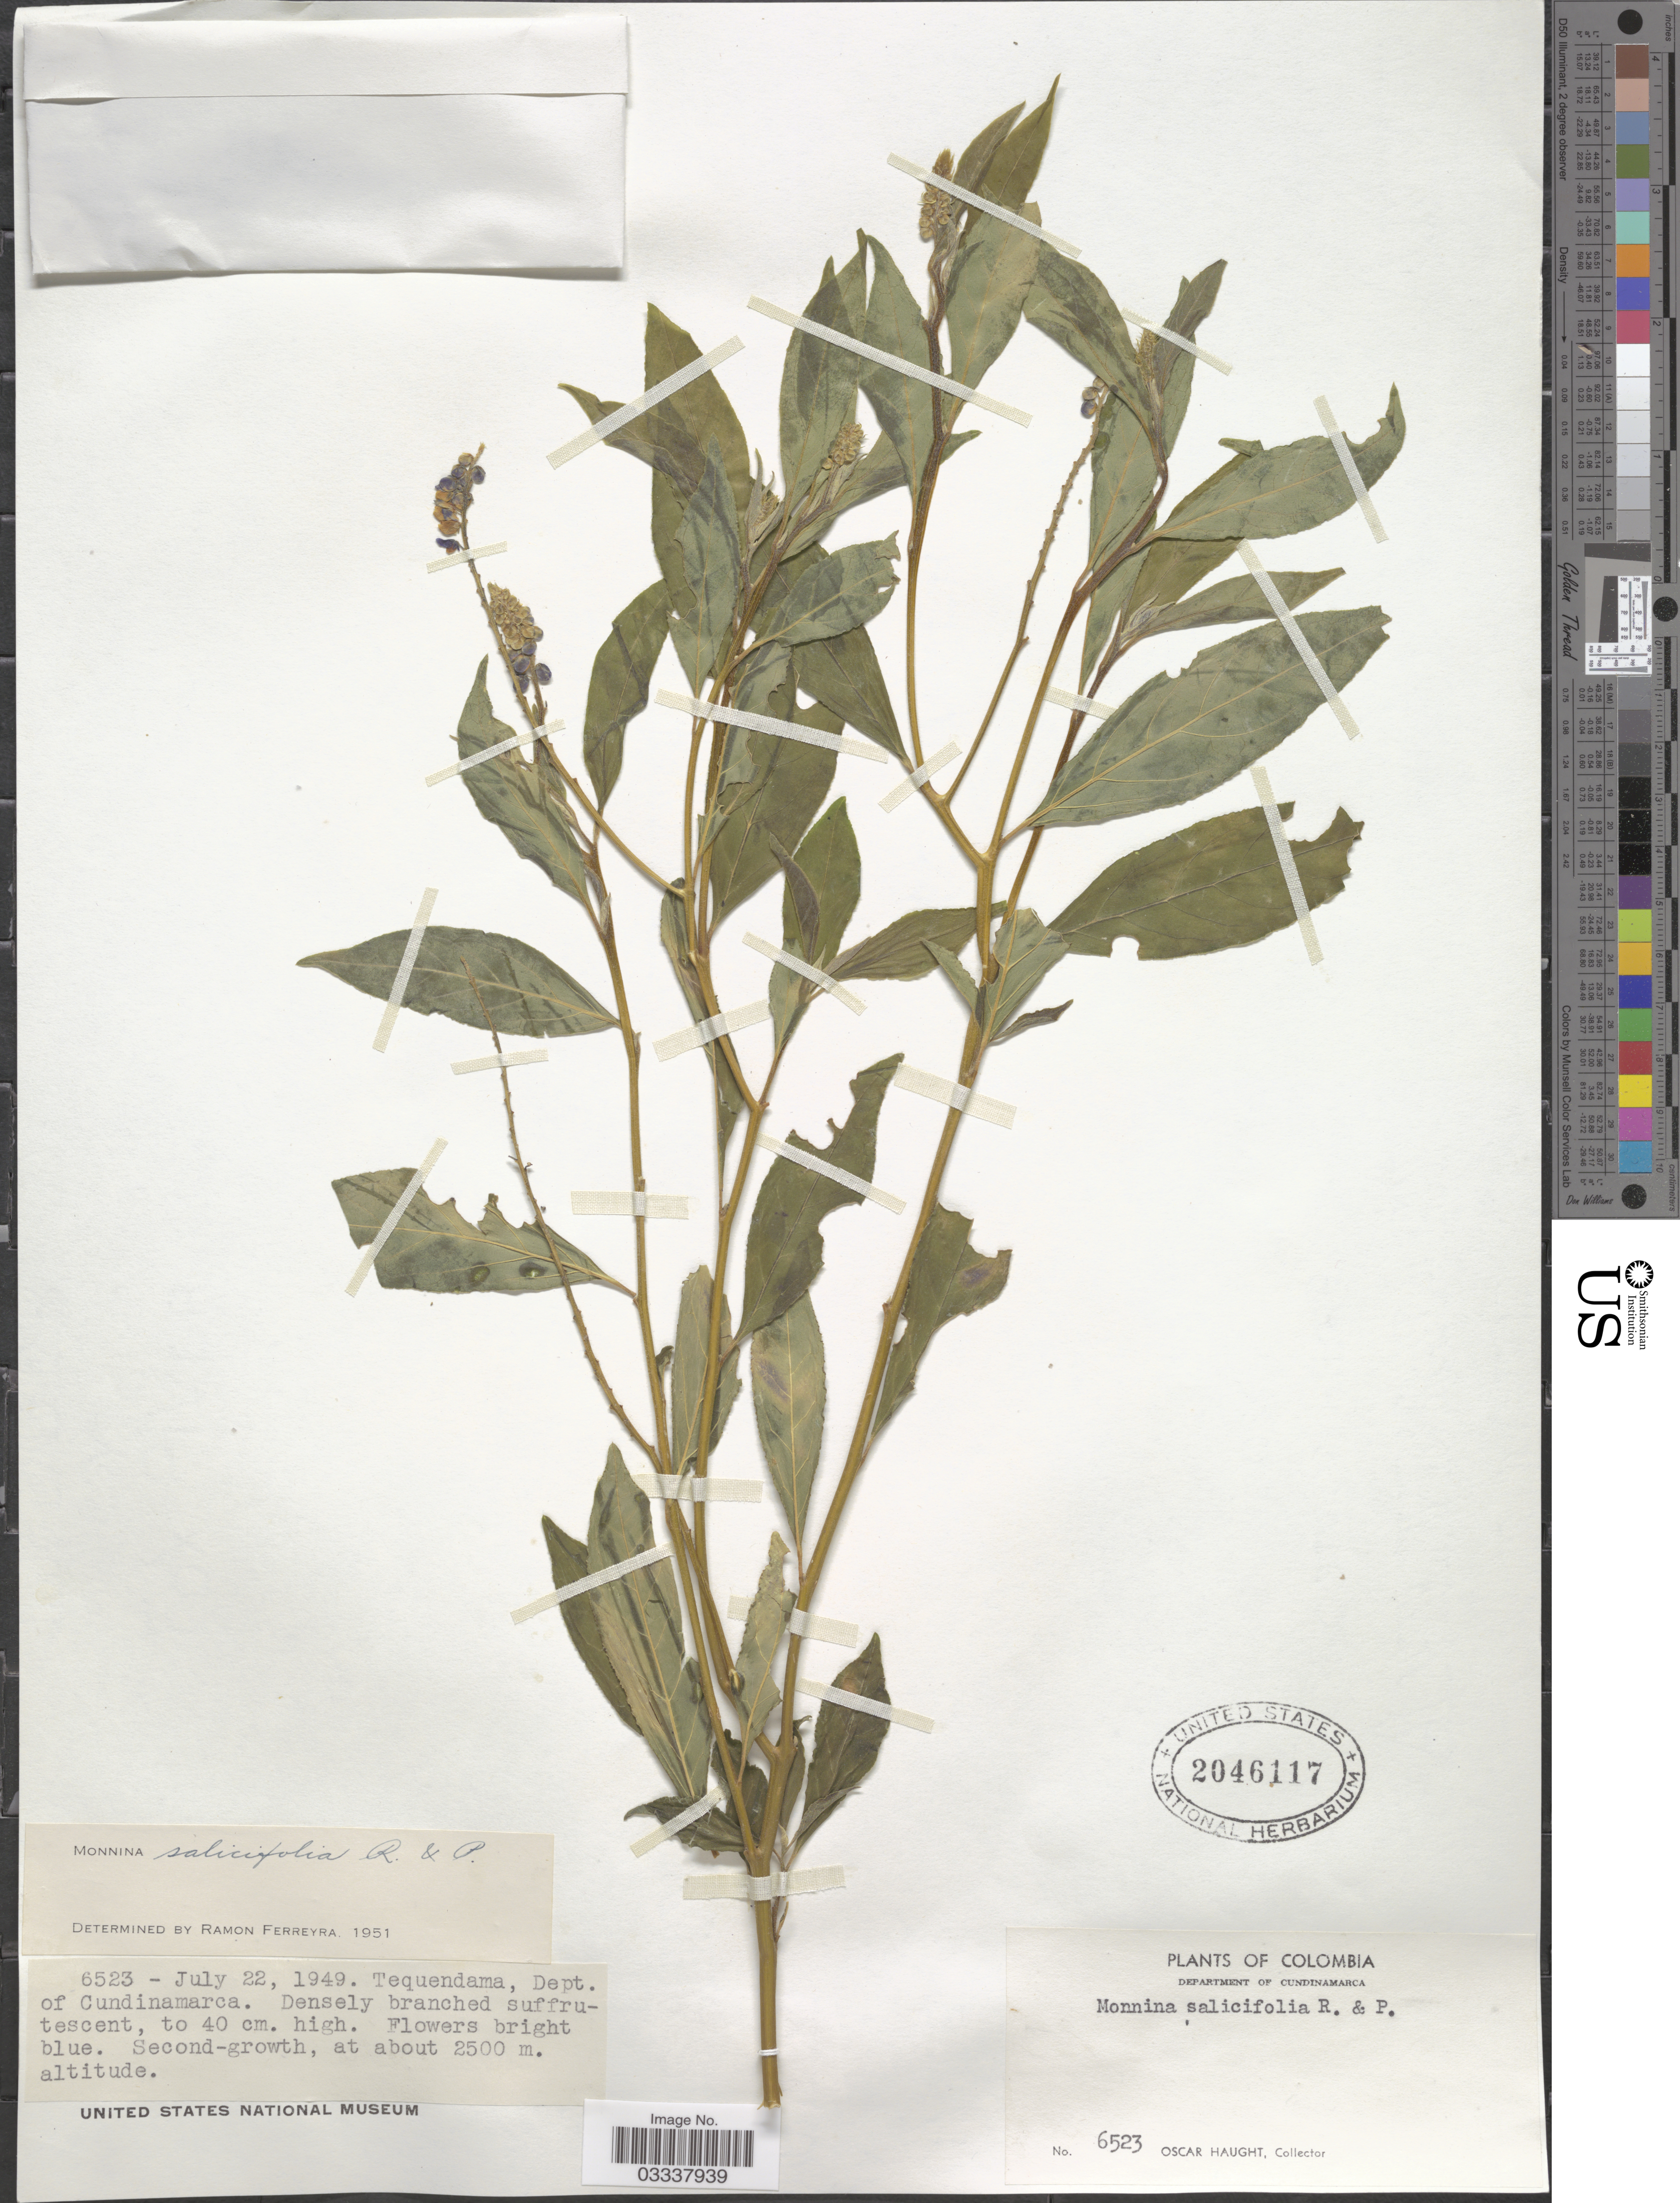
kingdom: Plantae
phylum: Tracheophyta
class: Magnoliopsida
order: Fabales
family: Polygalaceae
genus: Monnina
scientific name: Monnina salicifolia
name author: Ruiz & Pav.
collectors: O. L. Haught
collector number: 6523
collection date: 1949-07-22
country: Colombia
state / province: Cundinamarca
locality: Tequendama, Department of Cundinamarca.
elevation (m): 2500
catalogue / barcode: US 2046117